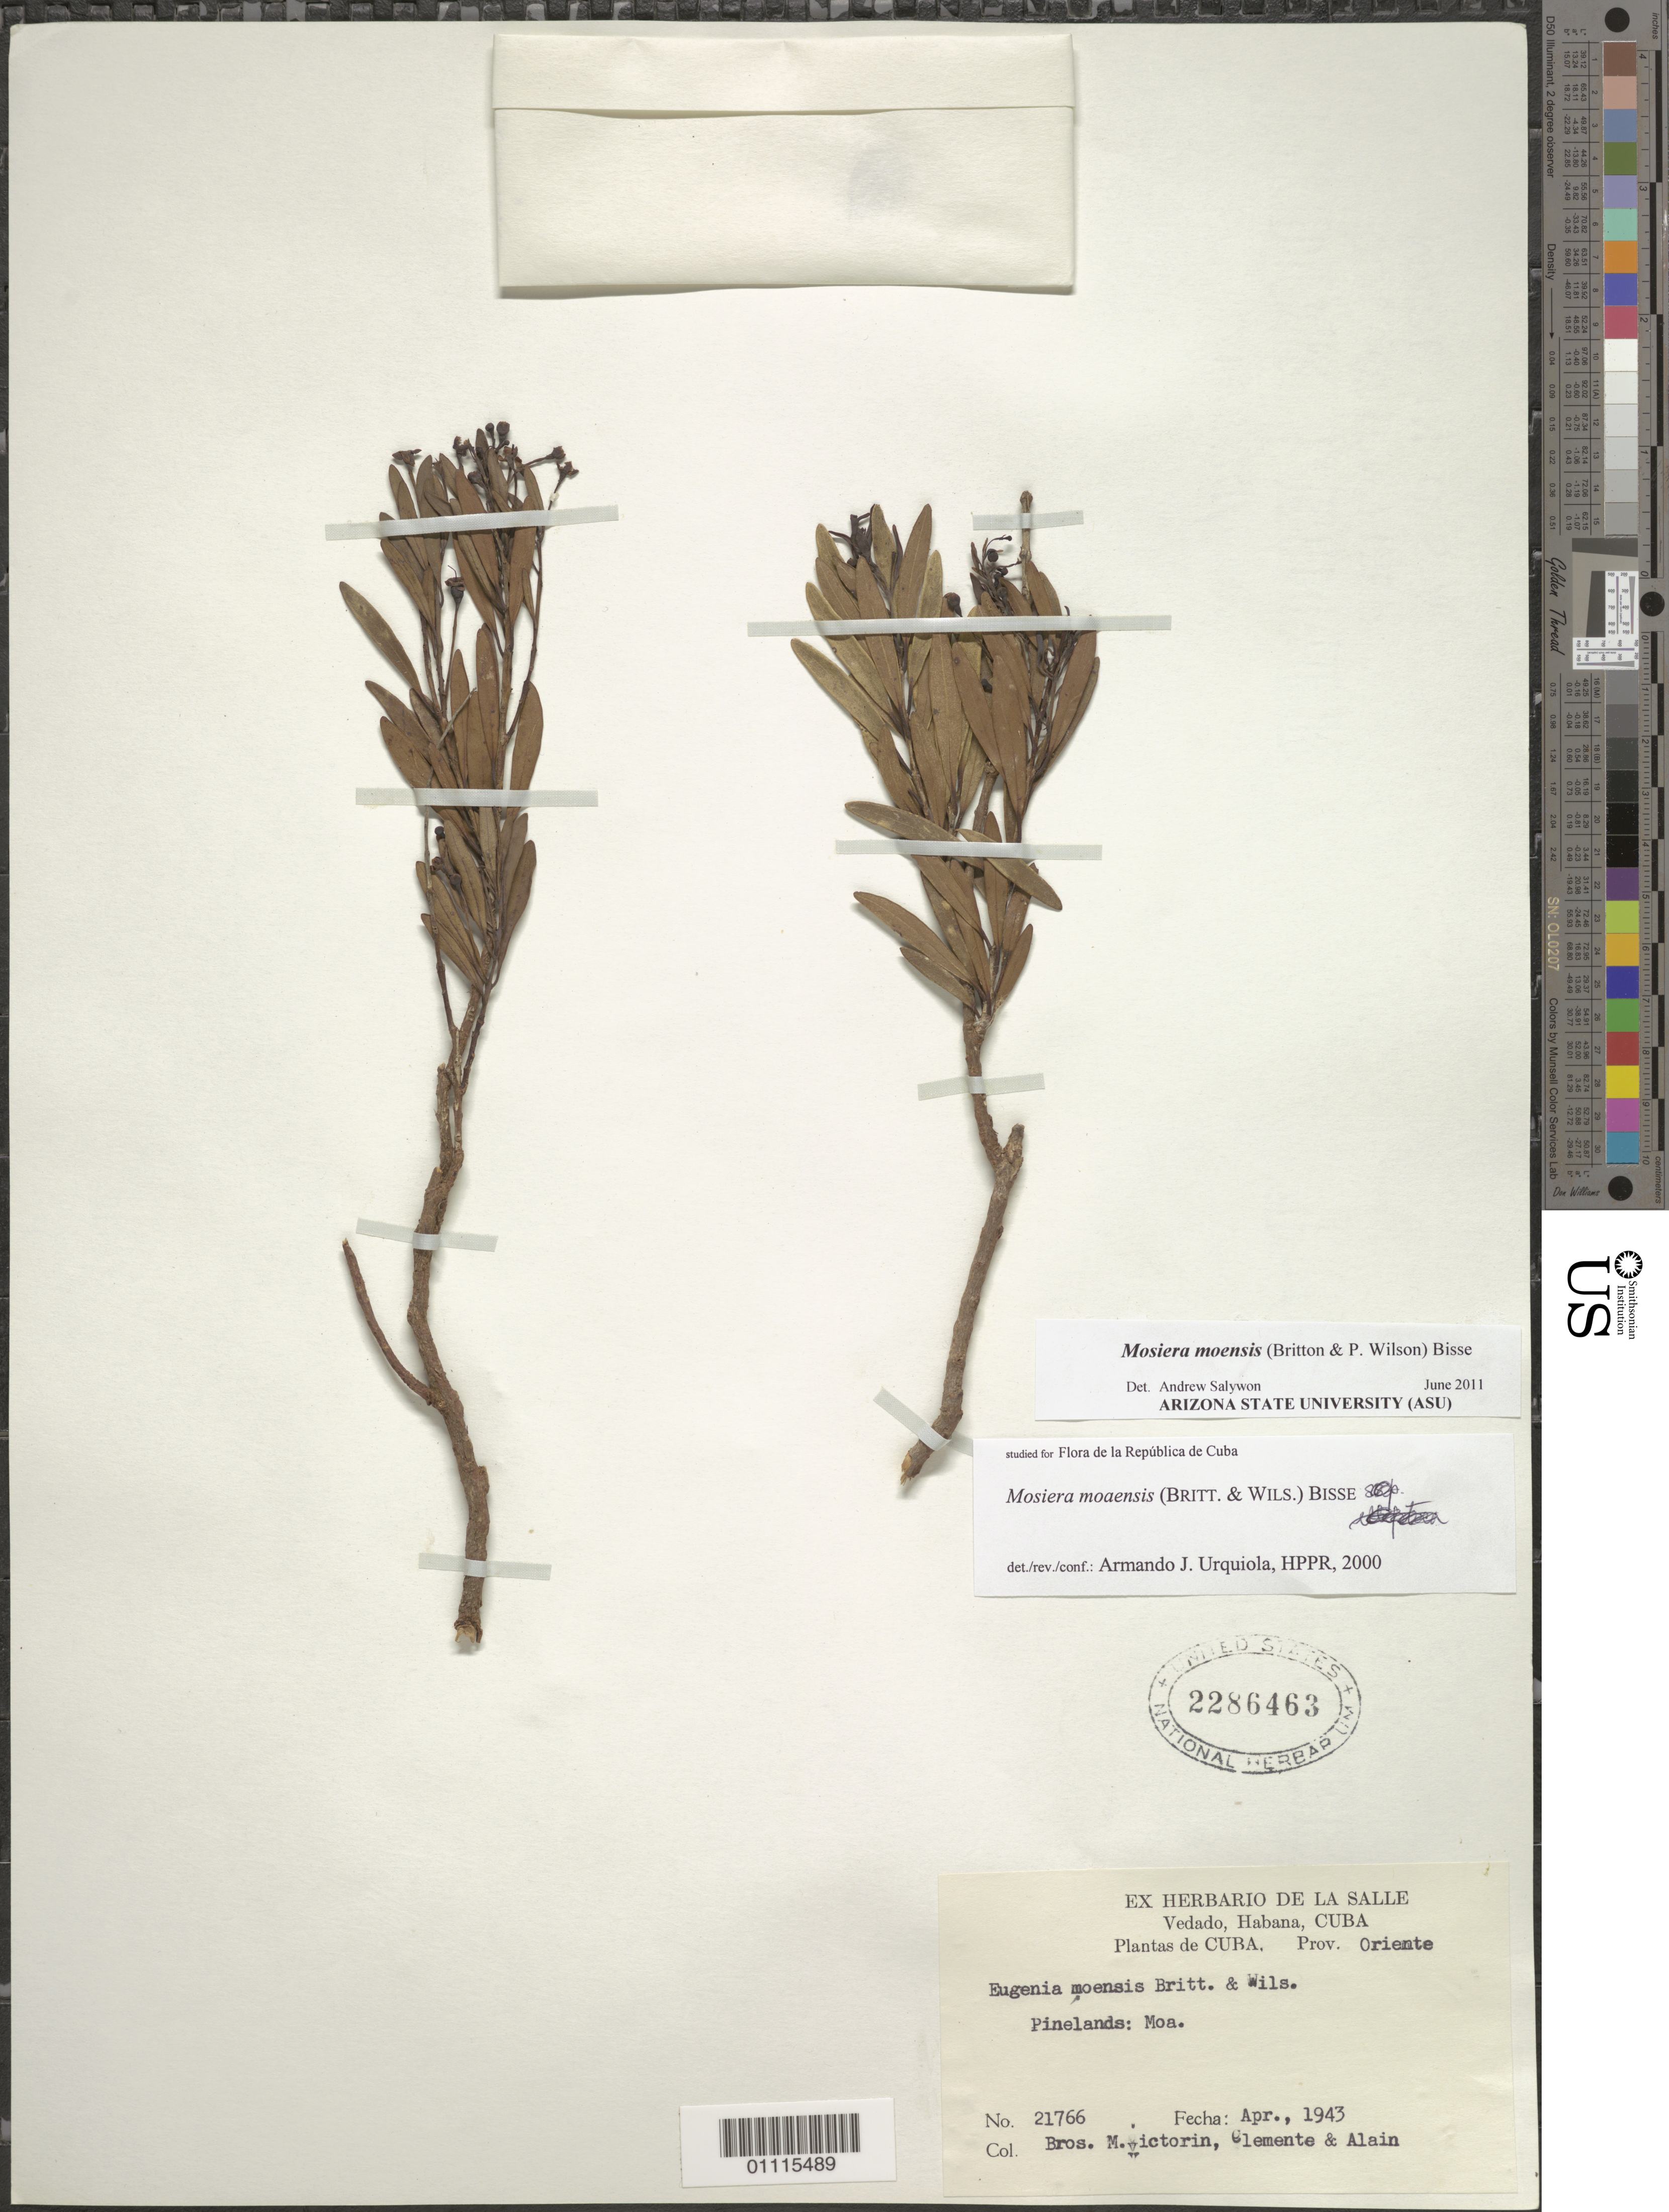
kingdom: Plantae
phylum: Tracheophyta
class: Magnoliopsida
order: Myrtales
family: Myrtaceae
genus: Mosiera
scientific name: Mosiera moaensis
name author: (Britton & P. Wilson) Bisse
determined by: Salywon, A. M., (ASU)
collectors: Fr. Marie-Victorin, Bro. Clemente & A. H. Liogier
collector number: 21766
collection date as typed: Apr 1943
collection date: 1943-04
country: Cuba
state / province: Holguín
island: Cuba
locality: Moa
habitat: Pinelands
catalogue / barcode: US 2286463